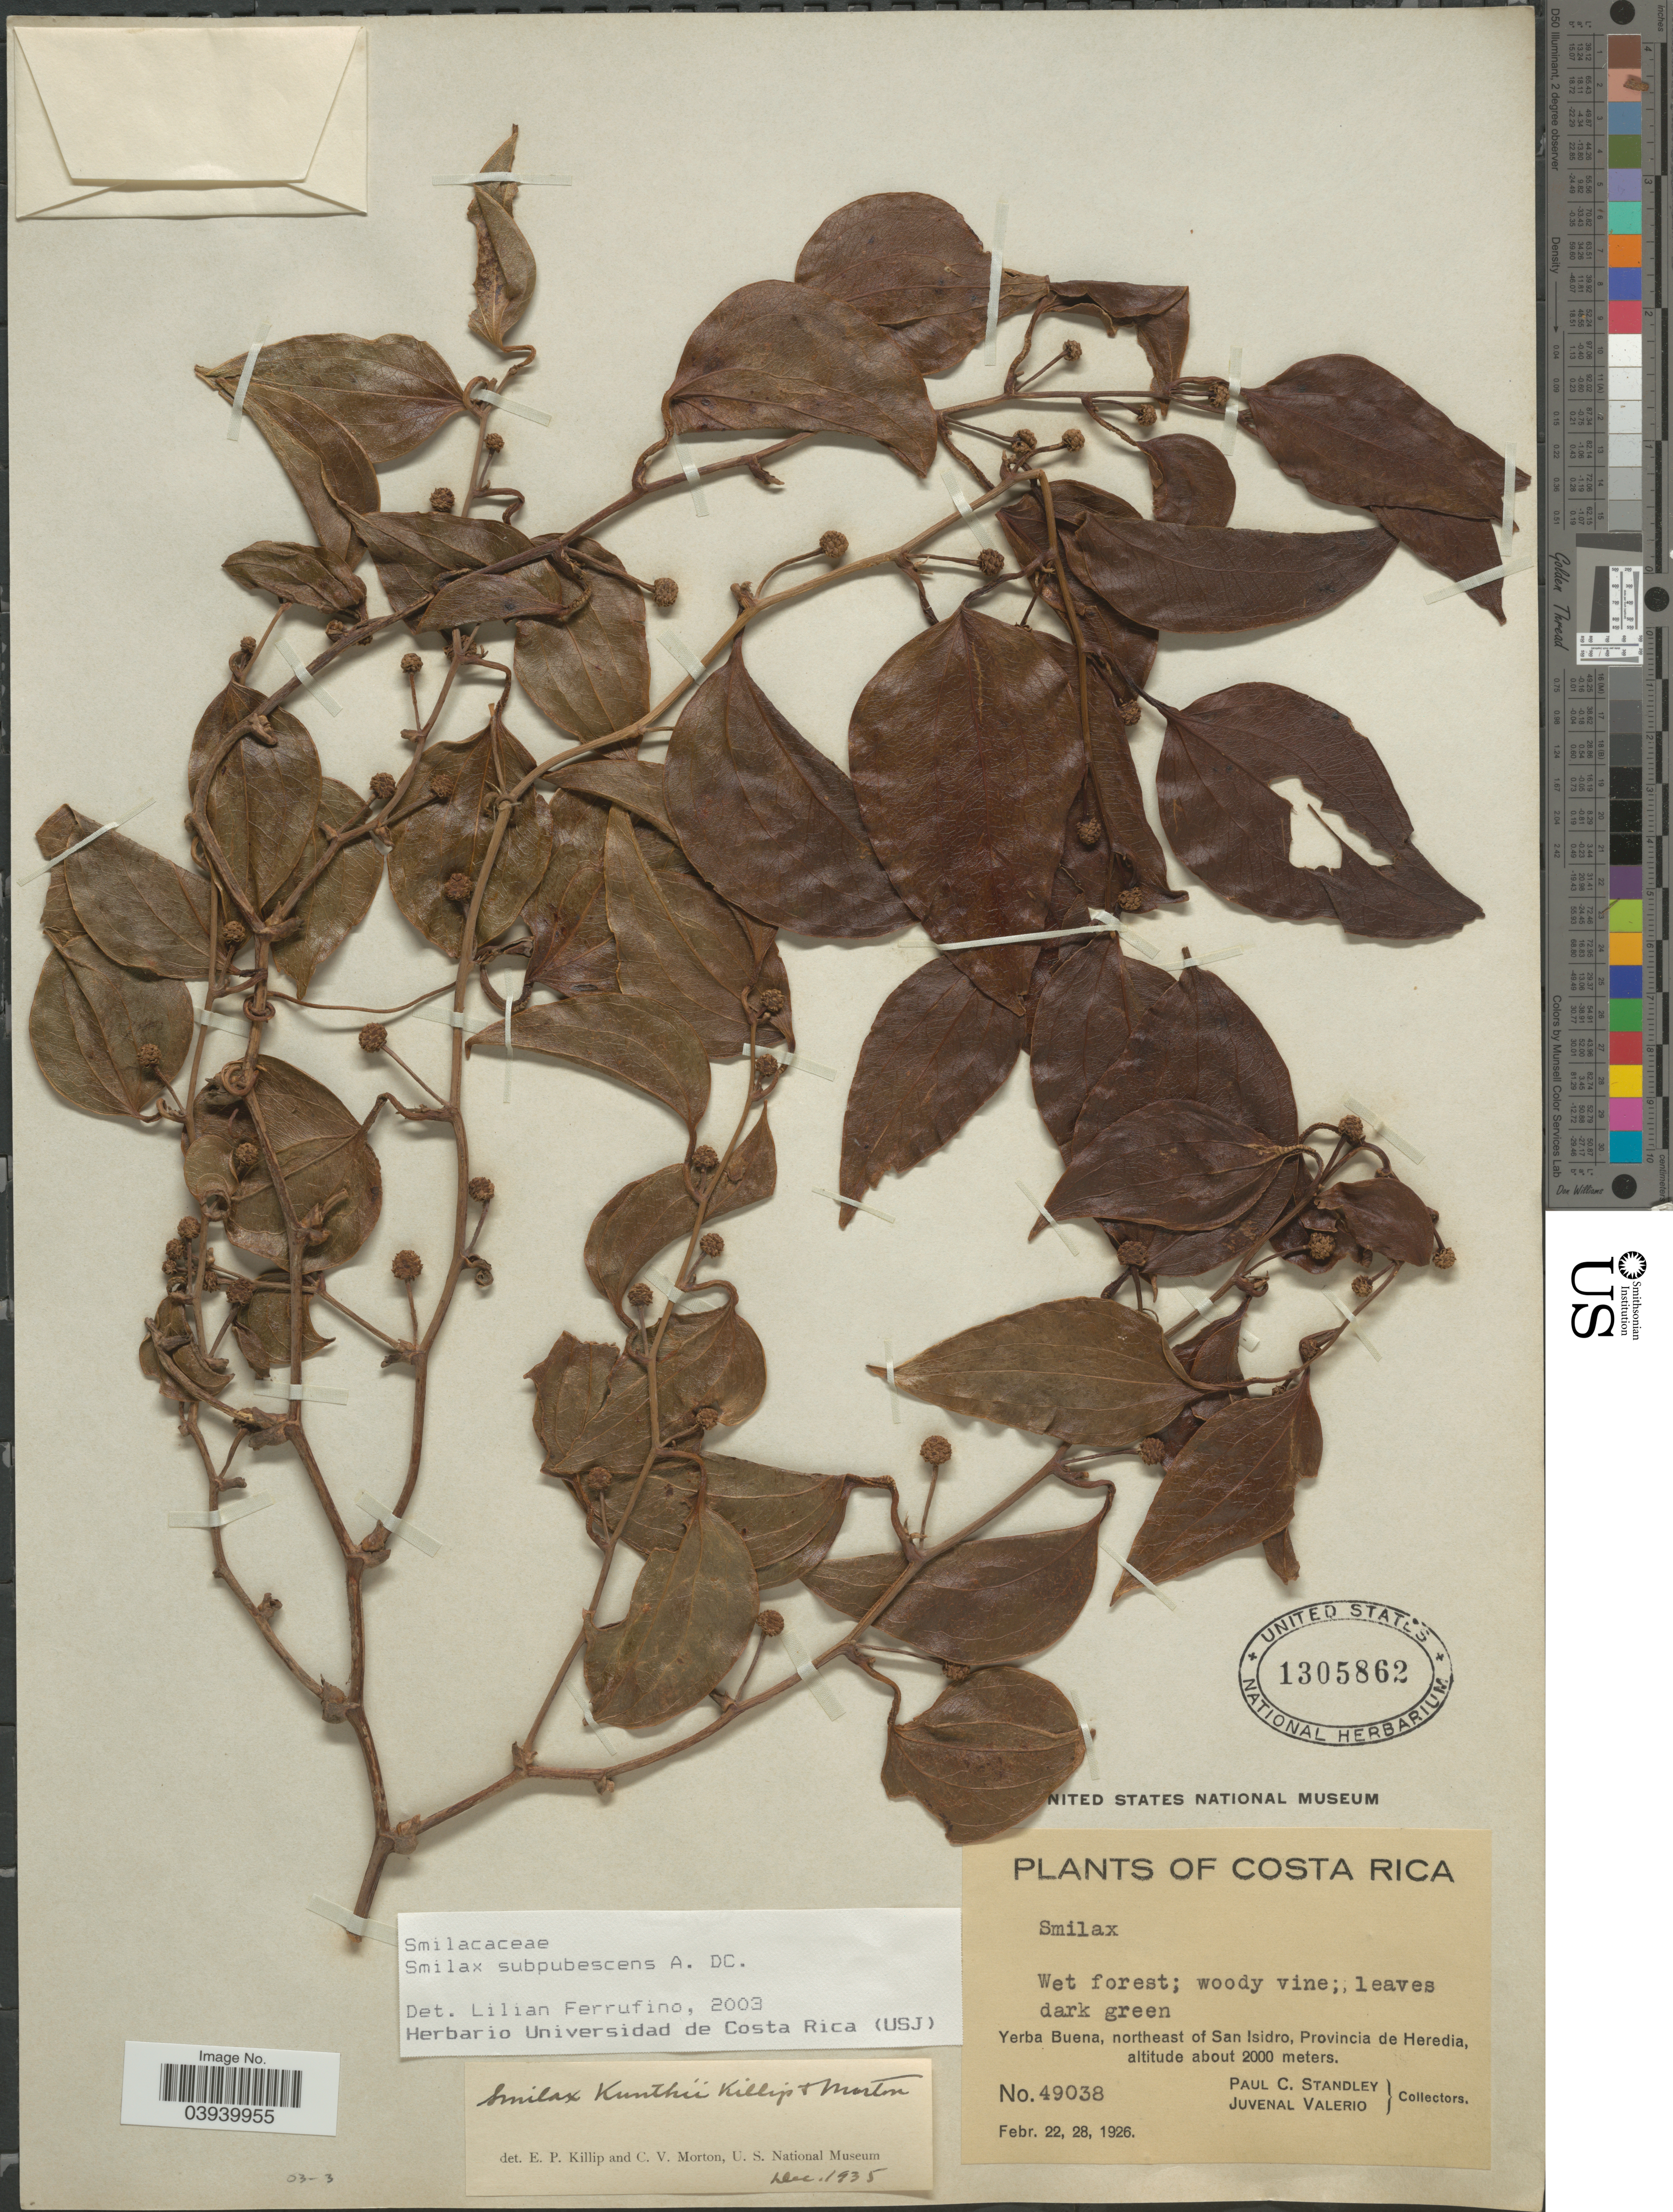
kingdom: Plantae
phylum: Tracheophyta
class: Liliopsida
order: Liliales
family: Smilacaceae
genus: Smilax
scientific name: Smilax subpubescens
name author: A. DC.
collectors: P. C. Standley & J. Valerio R.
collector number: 49038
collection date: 1926-02-22/1926-02-28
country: Costa Rica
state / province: Heredia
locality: Yerba Buena, northeast of San Isidro.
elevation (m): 2000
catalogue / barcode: US 1305862